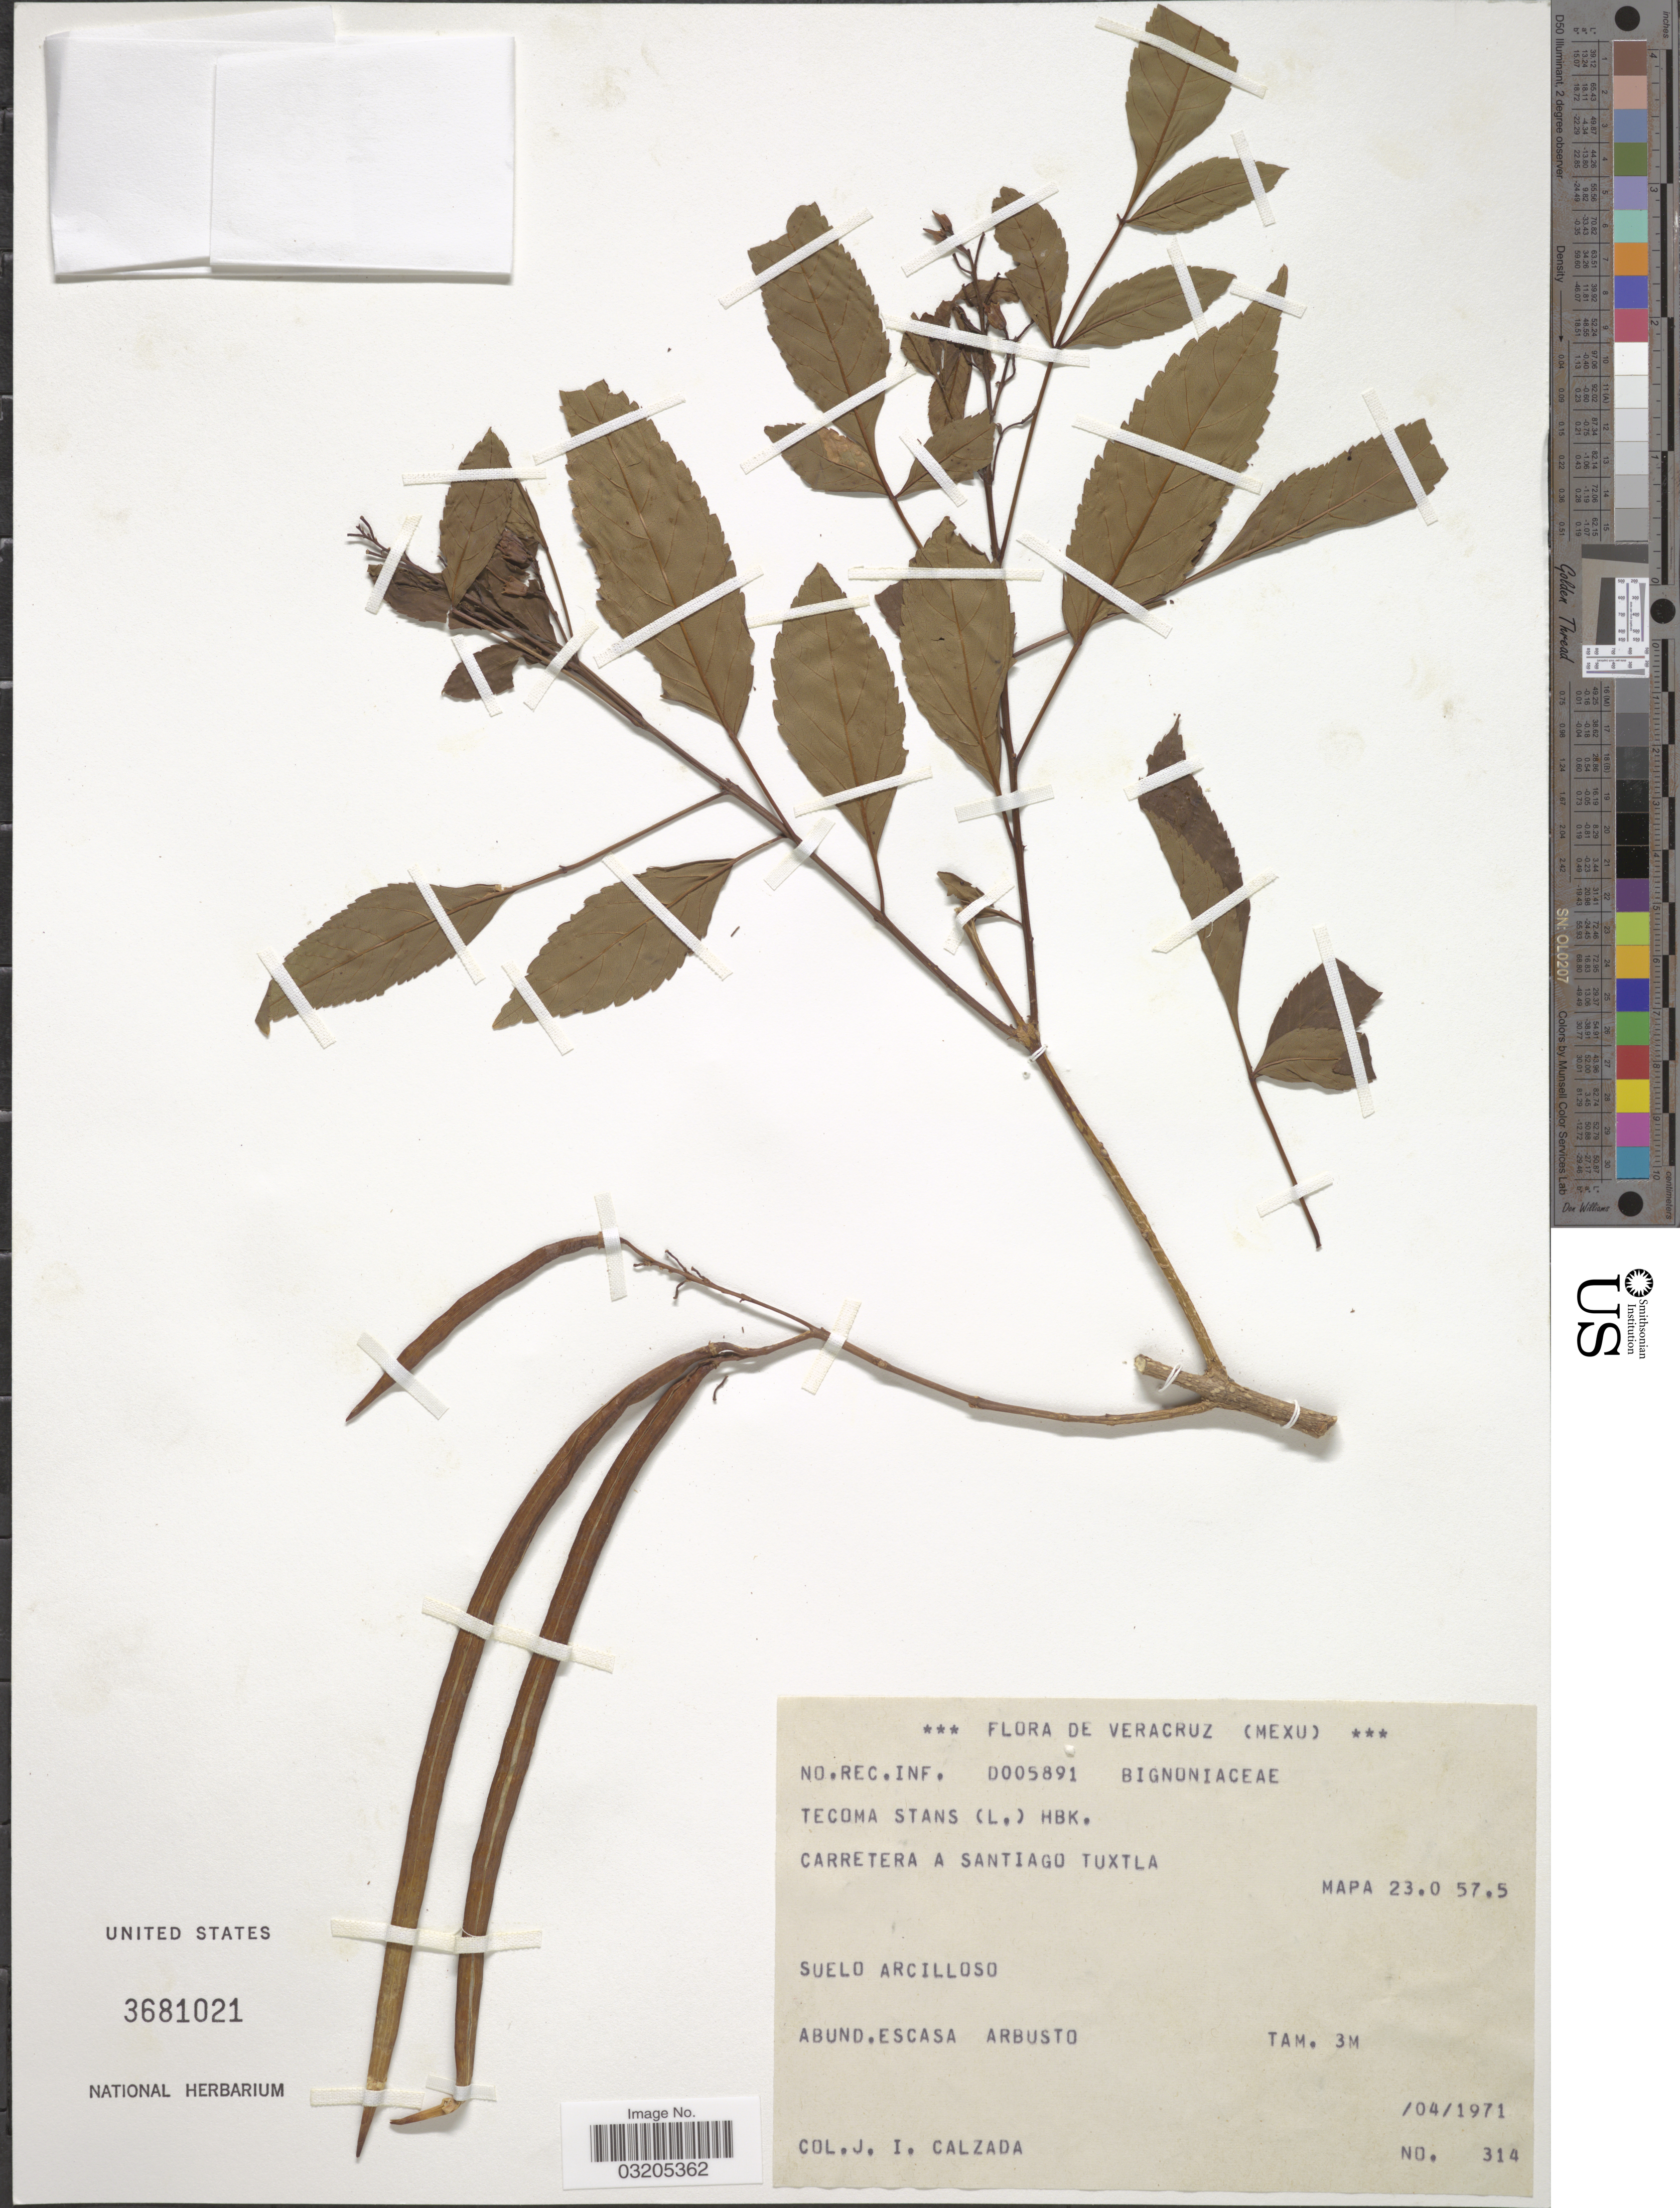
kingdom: Plantae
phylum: Tracheophyta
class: Magnoliopsida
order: Lamiales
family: Bignoniaceae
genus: Tecoma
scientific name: Tecoma stans var. stans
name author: (L.) Juss. ex Kunth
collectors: J. I. Calzada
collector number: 314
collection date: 1971-04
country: Mexico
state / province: Veracruz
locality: Veracruz. Carretera a Santiago Tuxtla, Mapa 23.0 57.5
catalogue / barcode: US 3681021